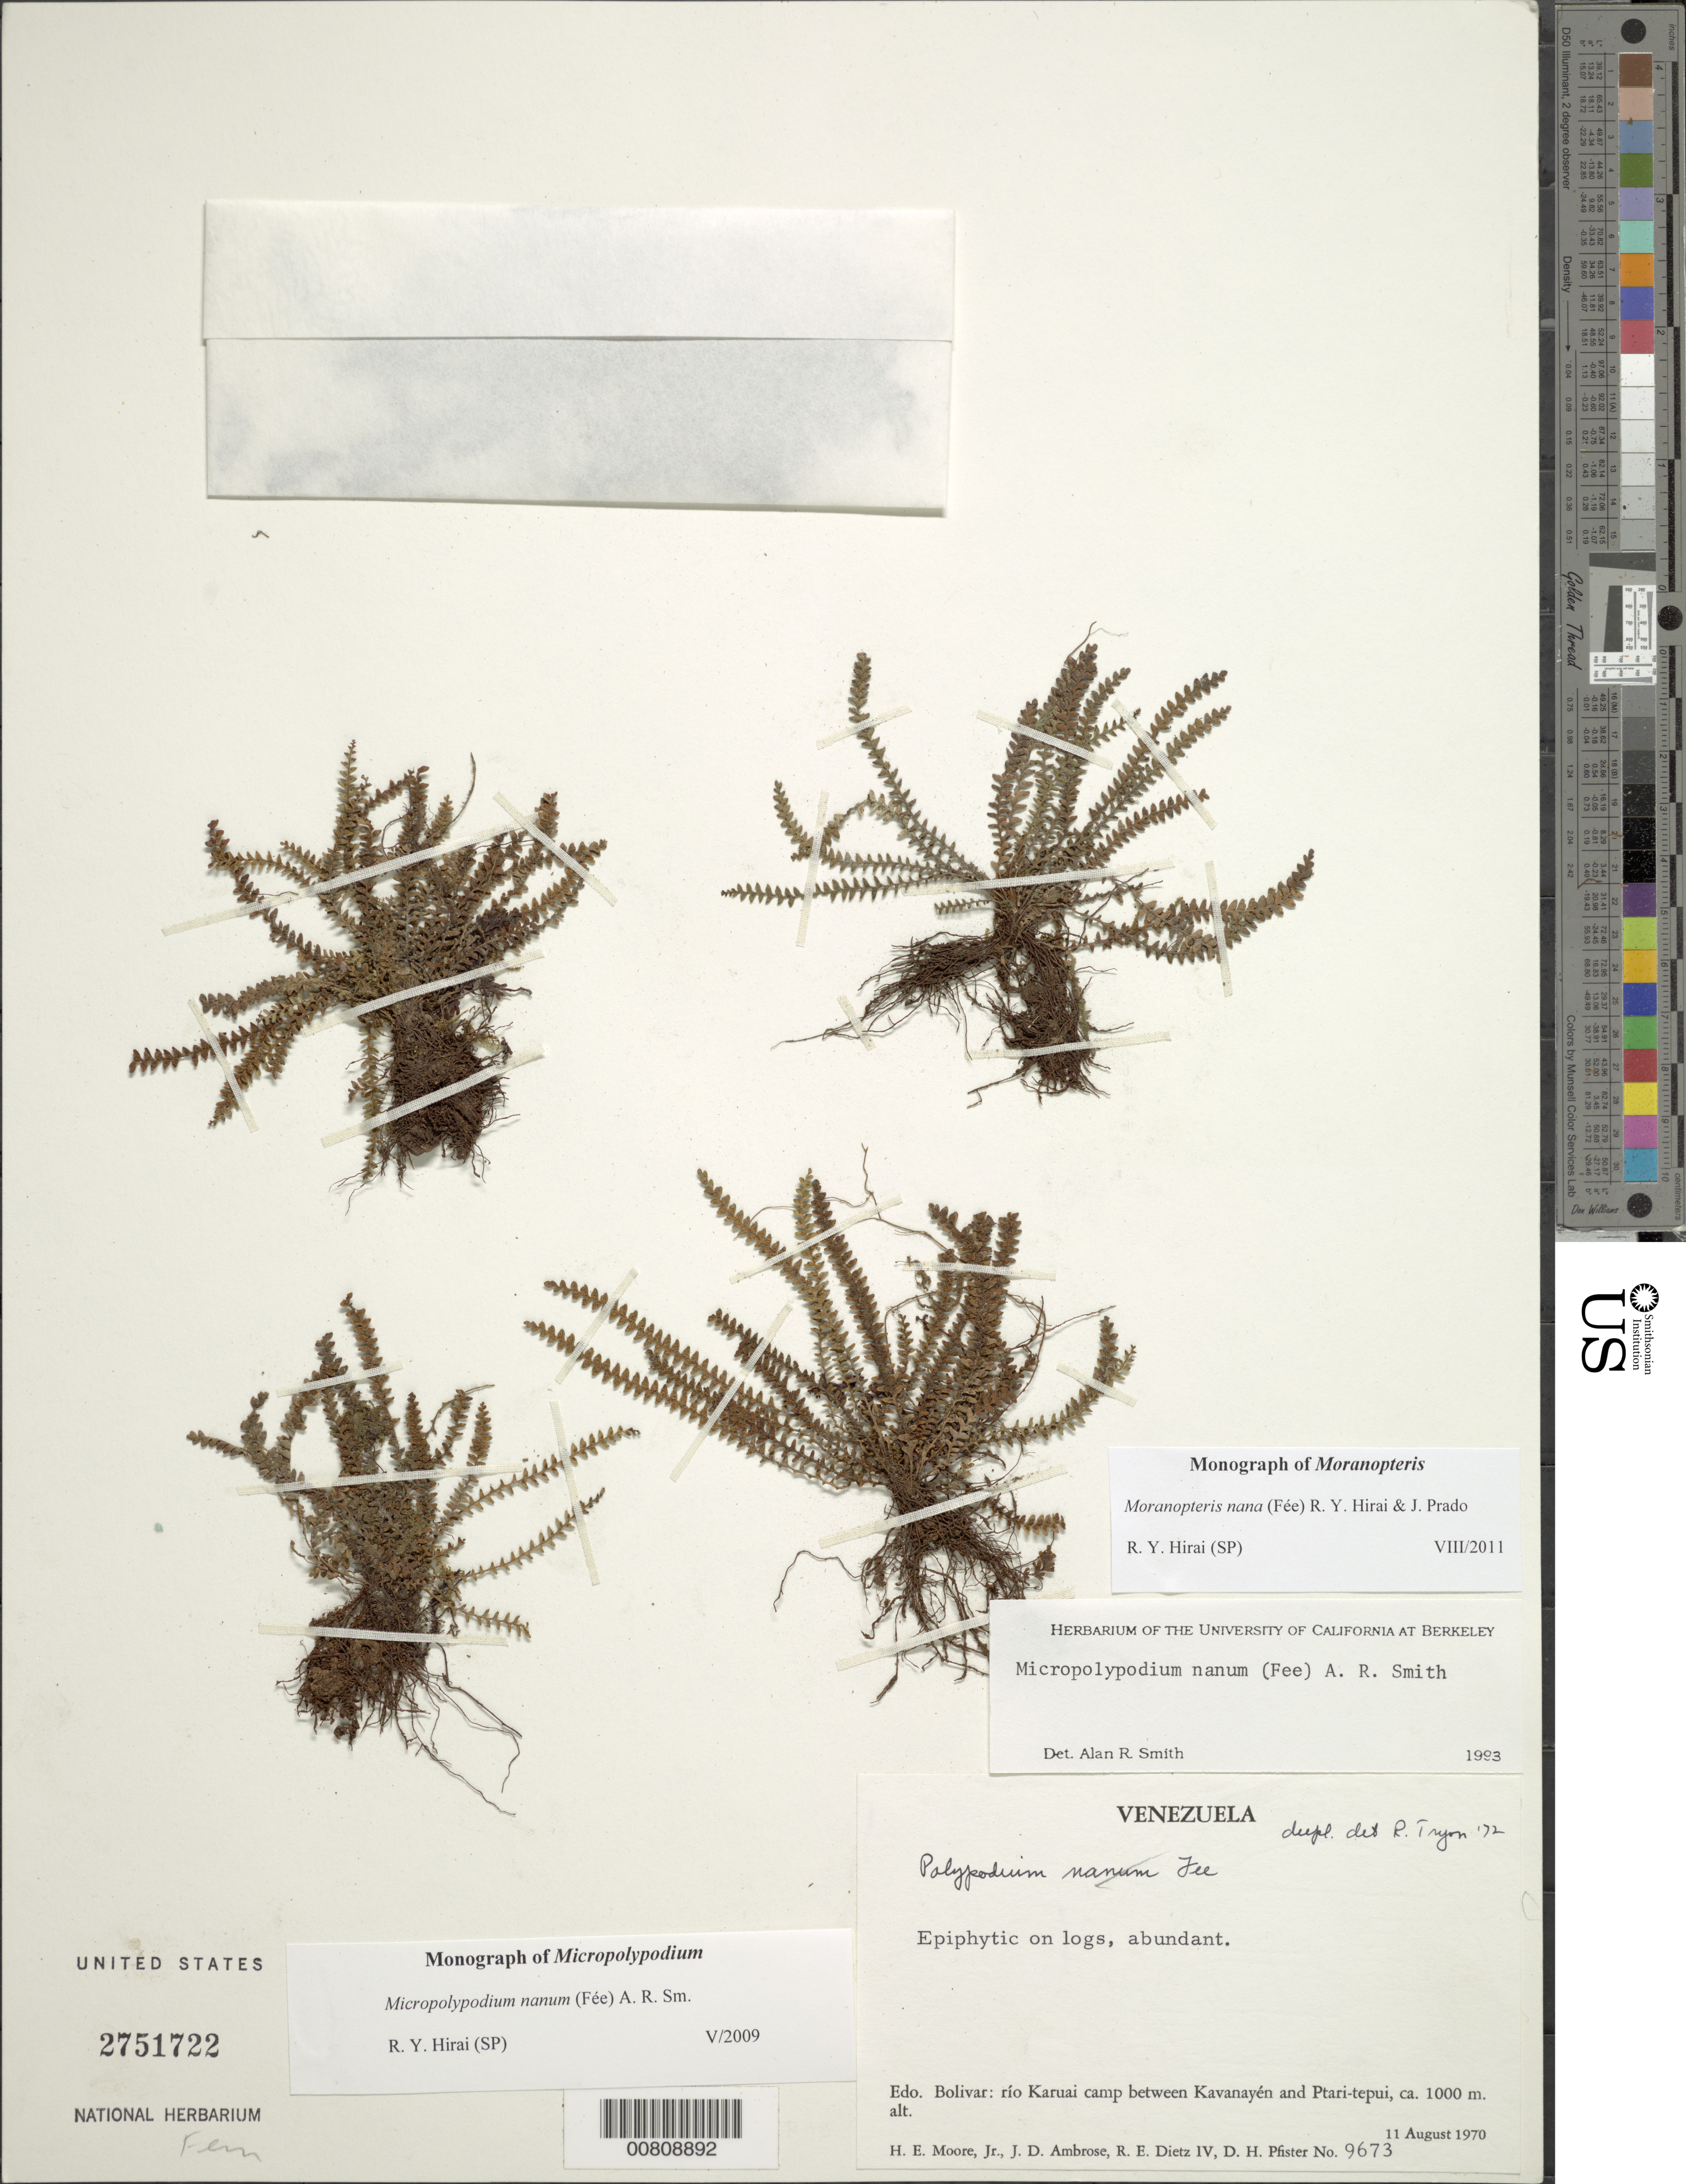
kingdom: Plantae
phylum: Tracheophyta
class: Polypodiopsida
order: Polypodiales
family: Polypodiaceae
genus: Moranopteris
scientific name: Moranopteris nana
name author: (Fée) R. Y. Hirai & J. Prado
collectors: H. E. Moore, J. D. Ambrose, R. Dietz & D. H. Pfister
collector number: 9673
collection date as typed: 11-Aug-70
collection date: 1970-08-11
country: Venezuela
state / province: Bolívar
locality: Río Karuai, camp between Kavanayén and Ptari-tepuí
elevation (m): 1000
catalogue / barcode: US 2751722